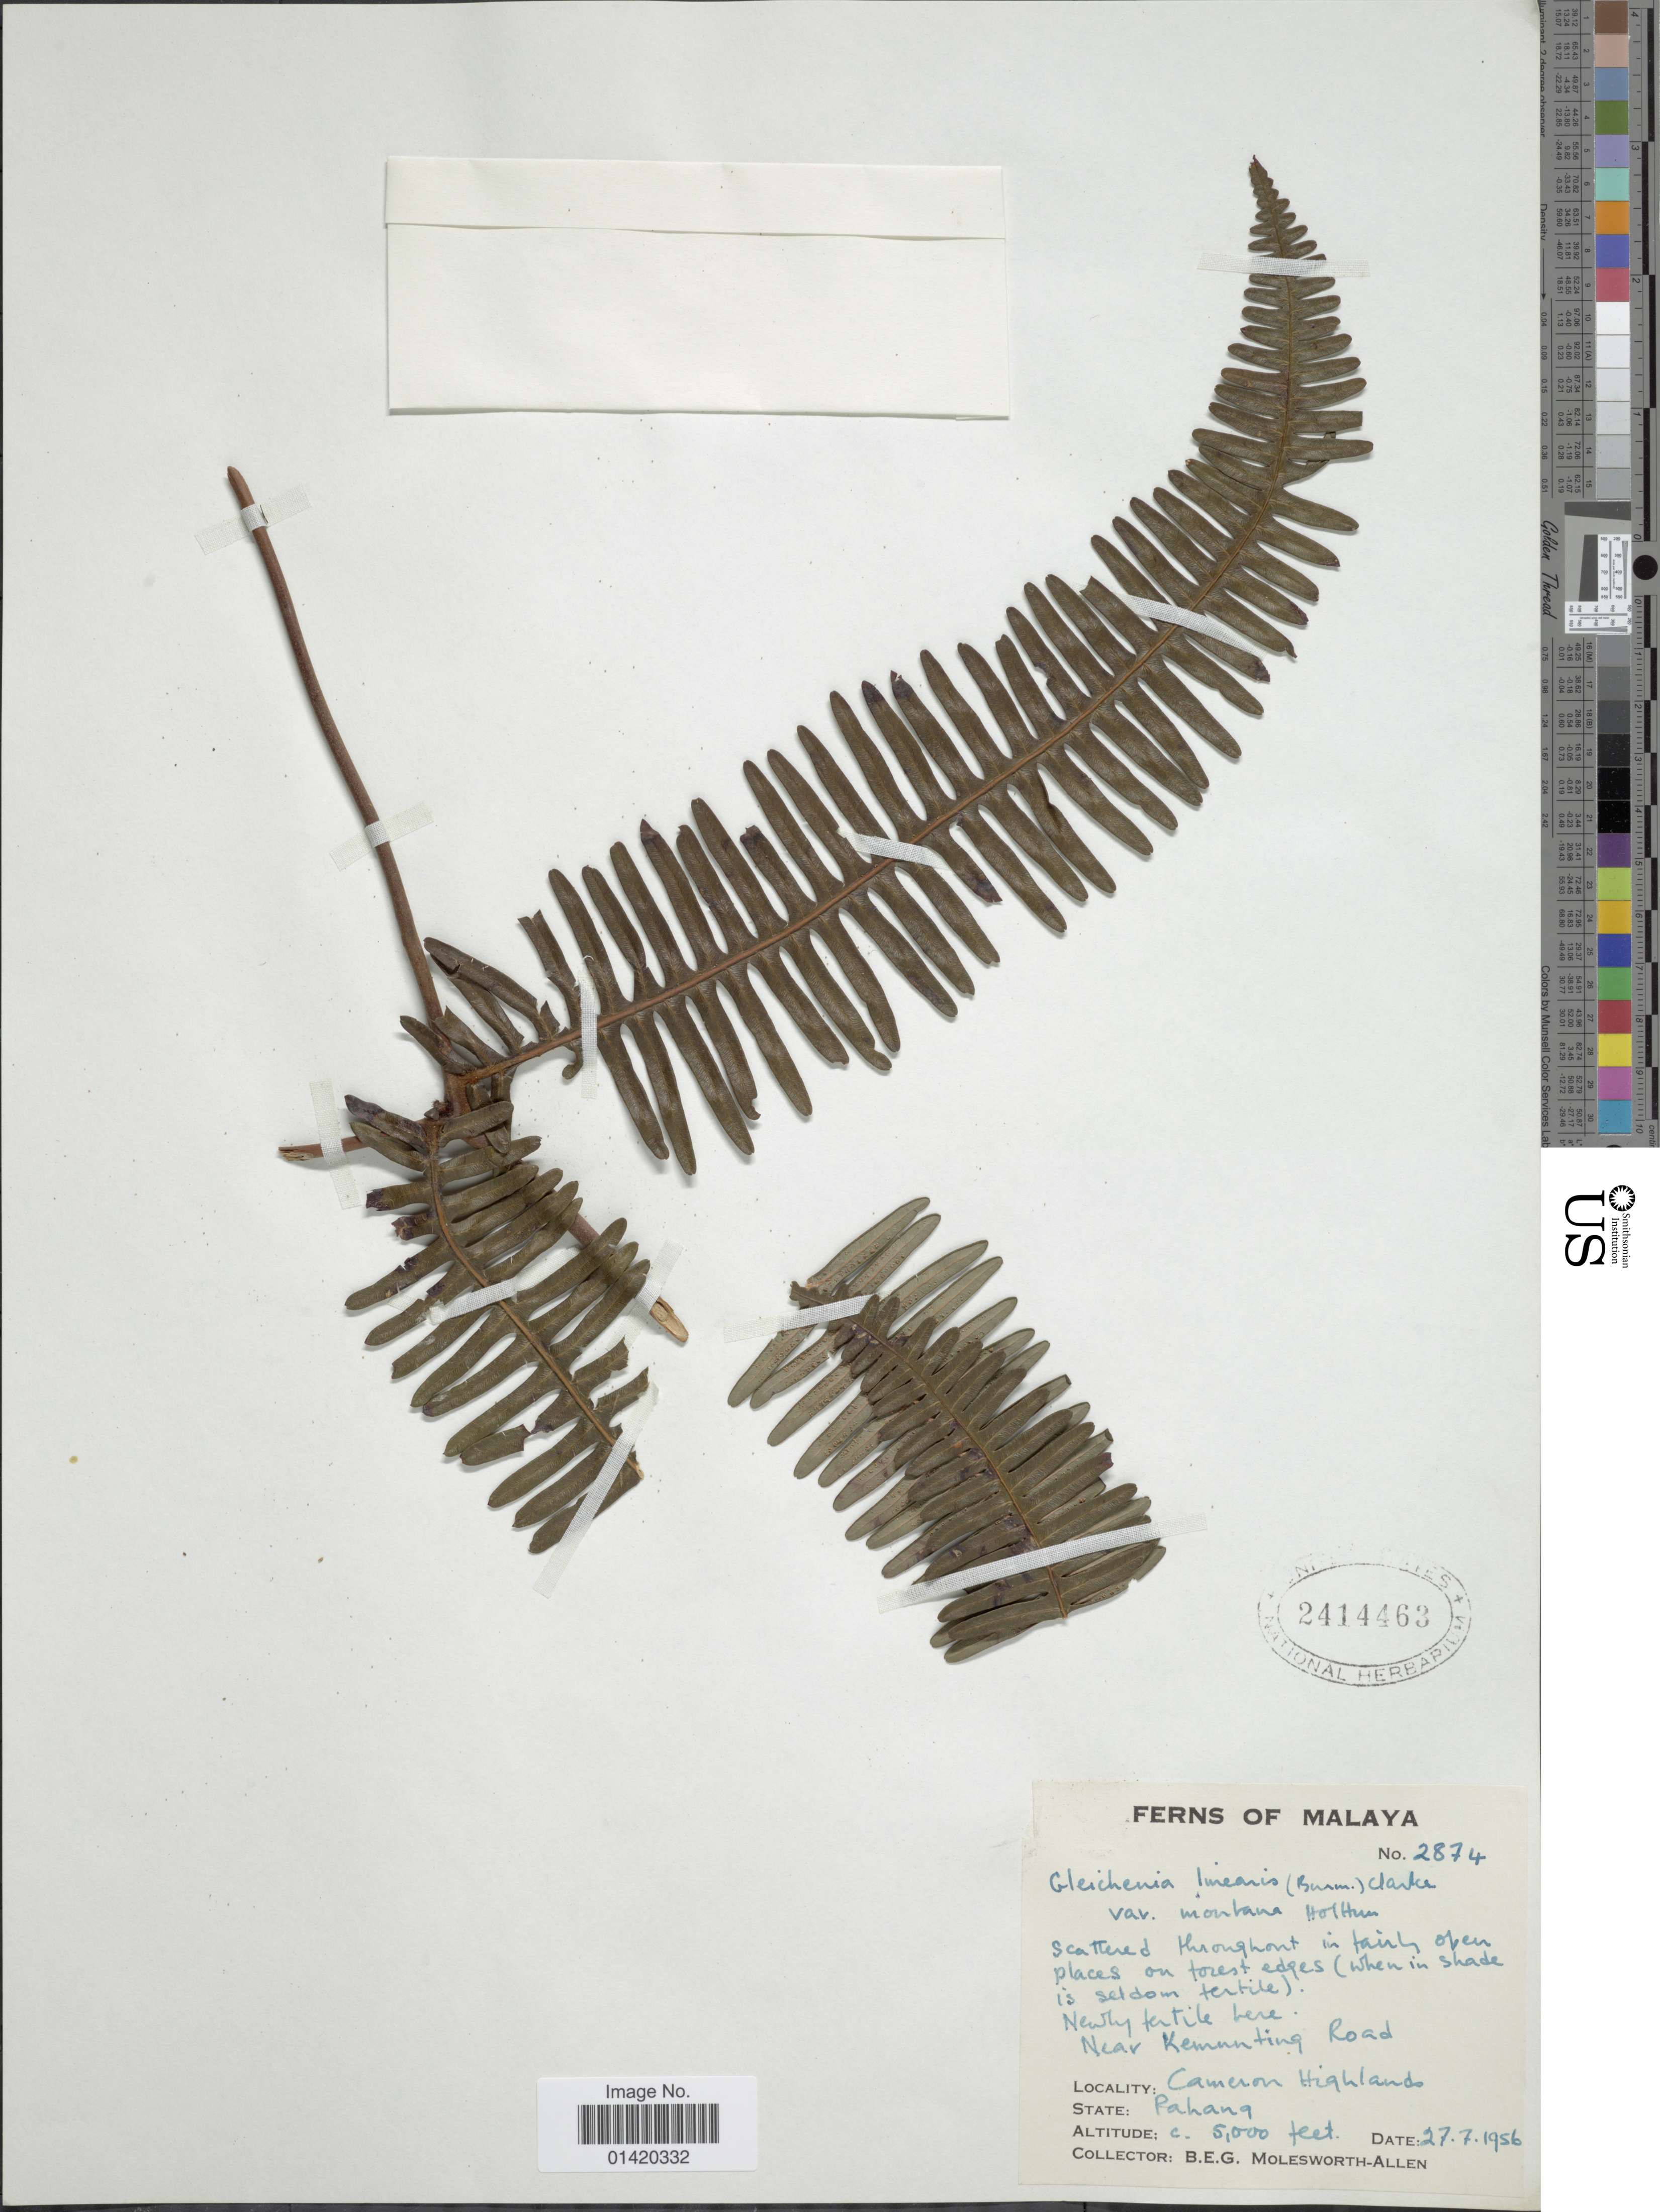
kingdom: Plantae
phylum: Tracheophyta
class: Polypodiopsida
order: Gleicheniales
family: Gleicheniaceae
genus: Dicranopteris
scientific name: Dicranopteris linearis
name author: (Burm. f.) Underw.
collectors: B. E. G. Molesworth-Allen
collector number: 2874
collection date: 1956-07-27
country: Malaysia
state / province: Pahang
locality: Near Kementing Road, Cameron Highlands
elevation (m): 1524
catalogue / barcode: US 2414463